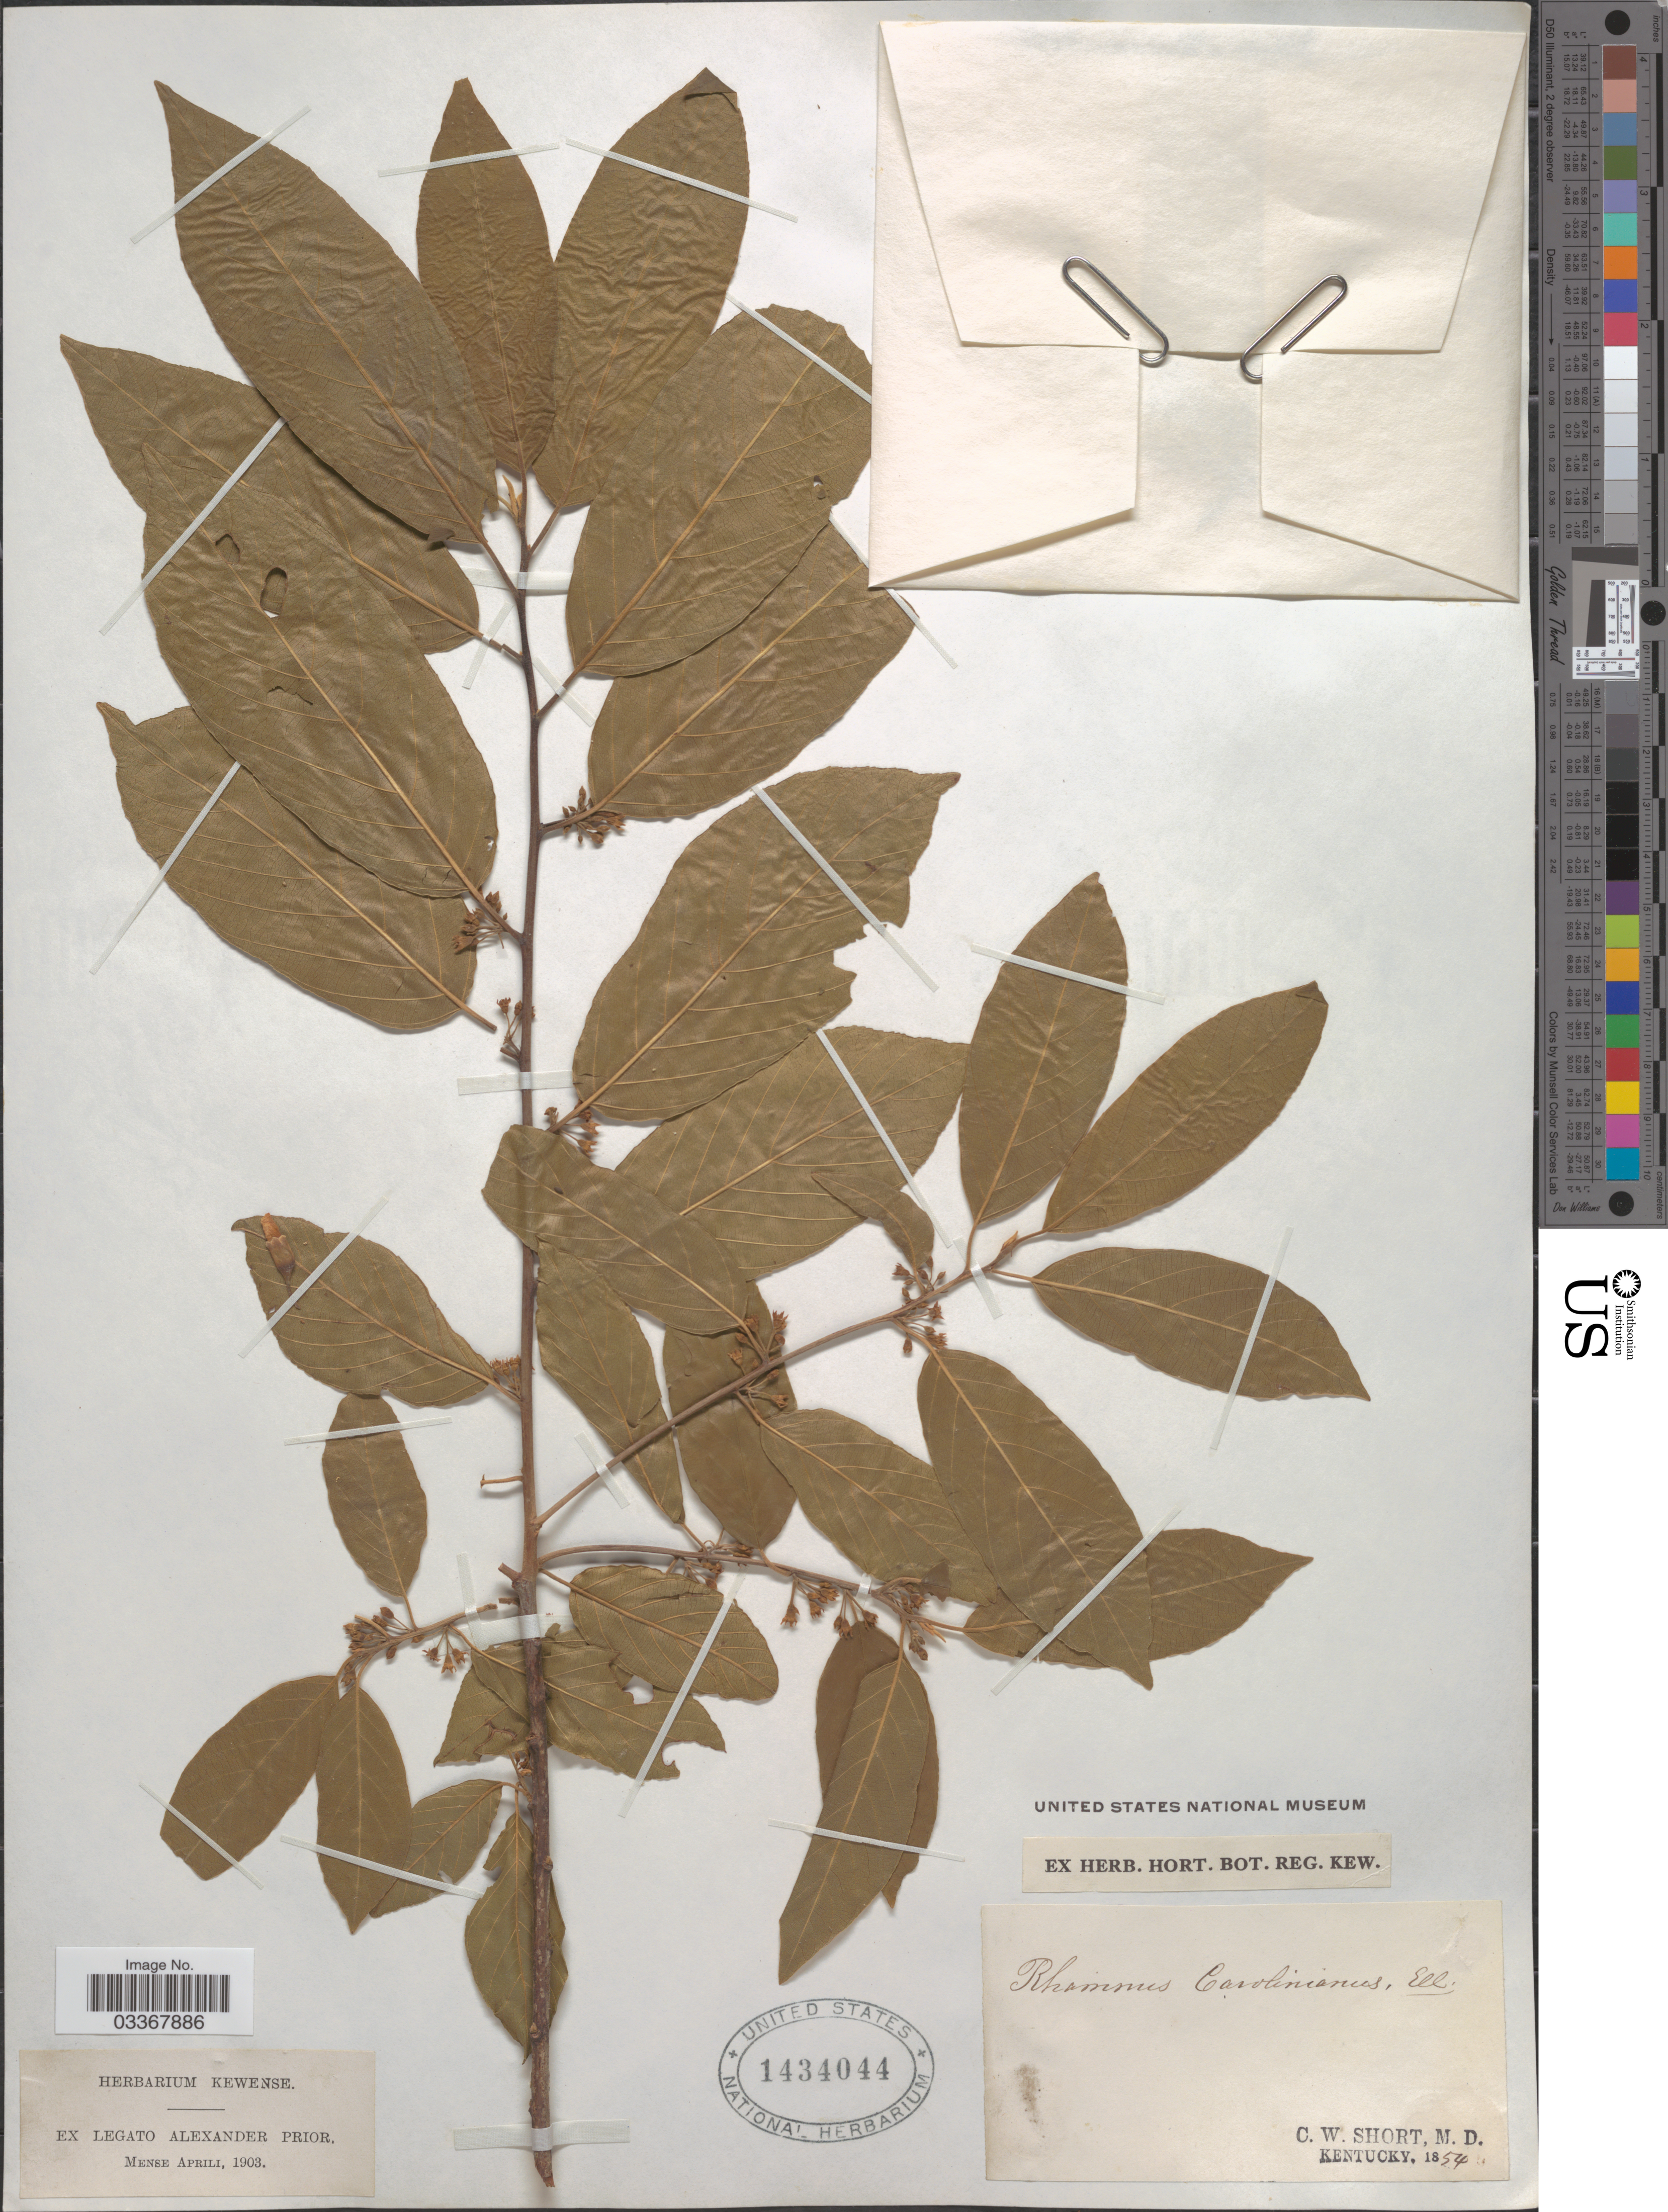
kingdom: Plantae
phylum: Tracheophyta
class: Magnoliopsida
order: Rosales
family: Rhamnaceae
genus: Frangula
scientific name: Frangula caroliniana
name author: (Walter) A. Gray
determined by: Strong, Mark T., (BOT), Smithsonian Institution - National Museum of Natural History (UNITED STATES)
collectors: C. W. Short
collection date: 1854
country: United States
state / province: Kentucky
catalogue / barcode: US 1434044